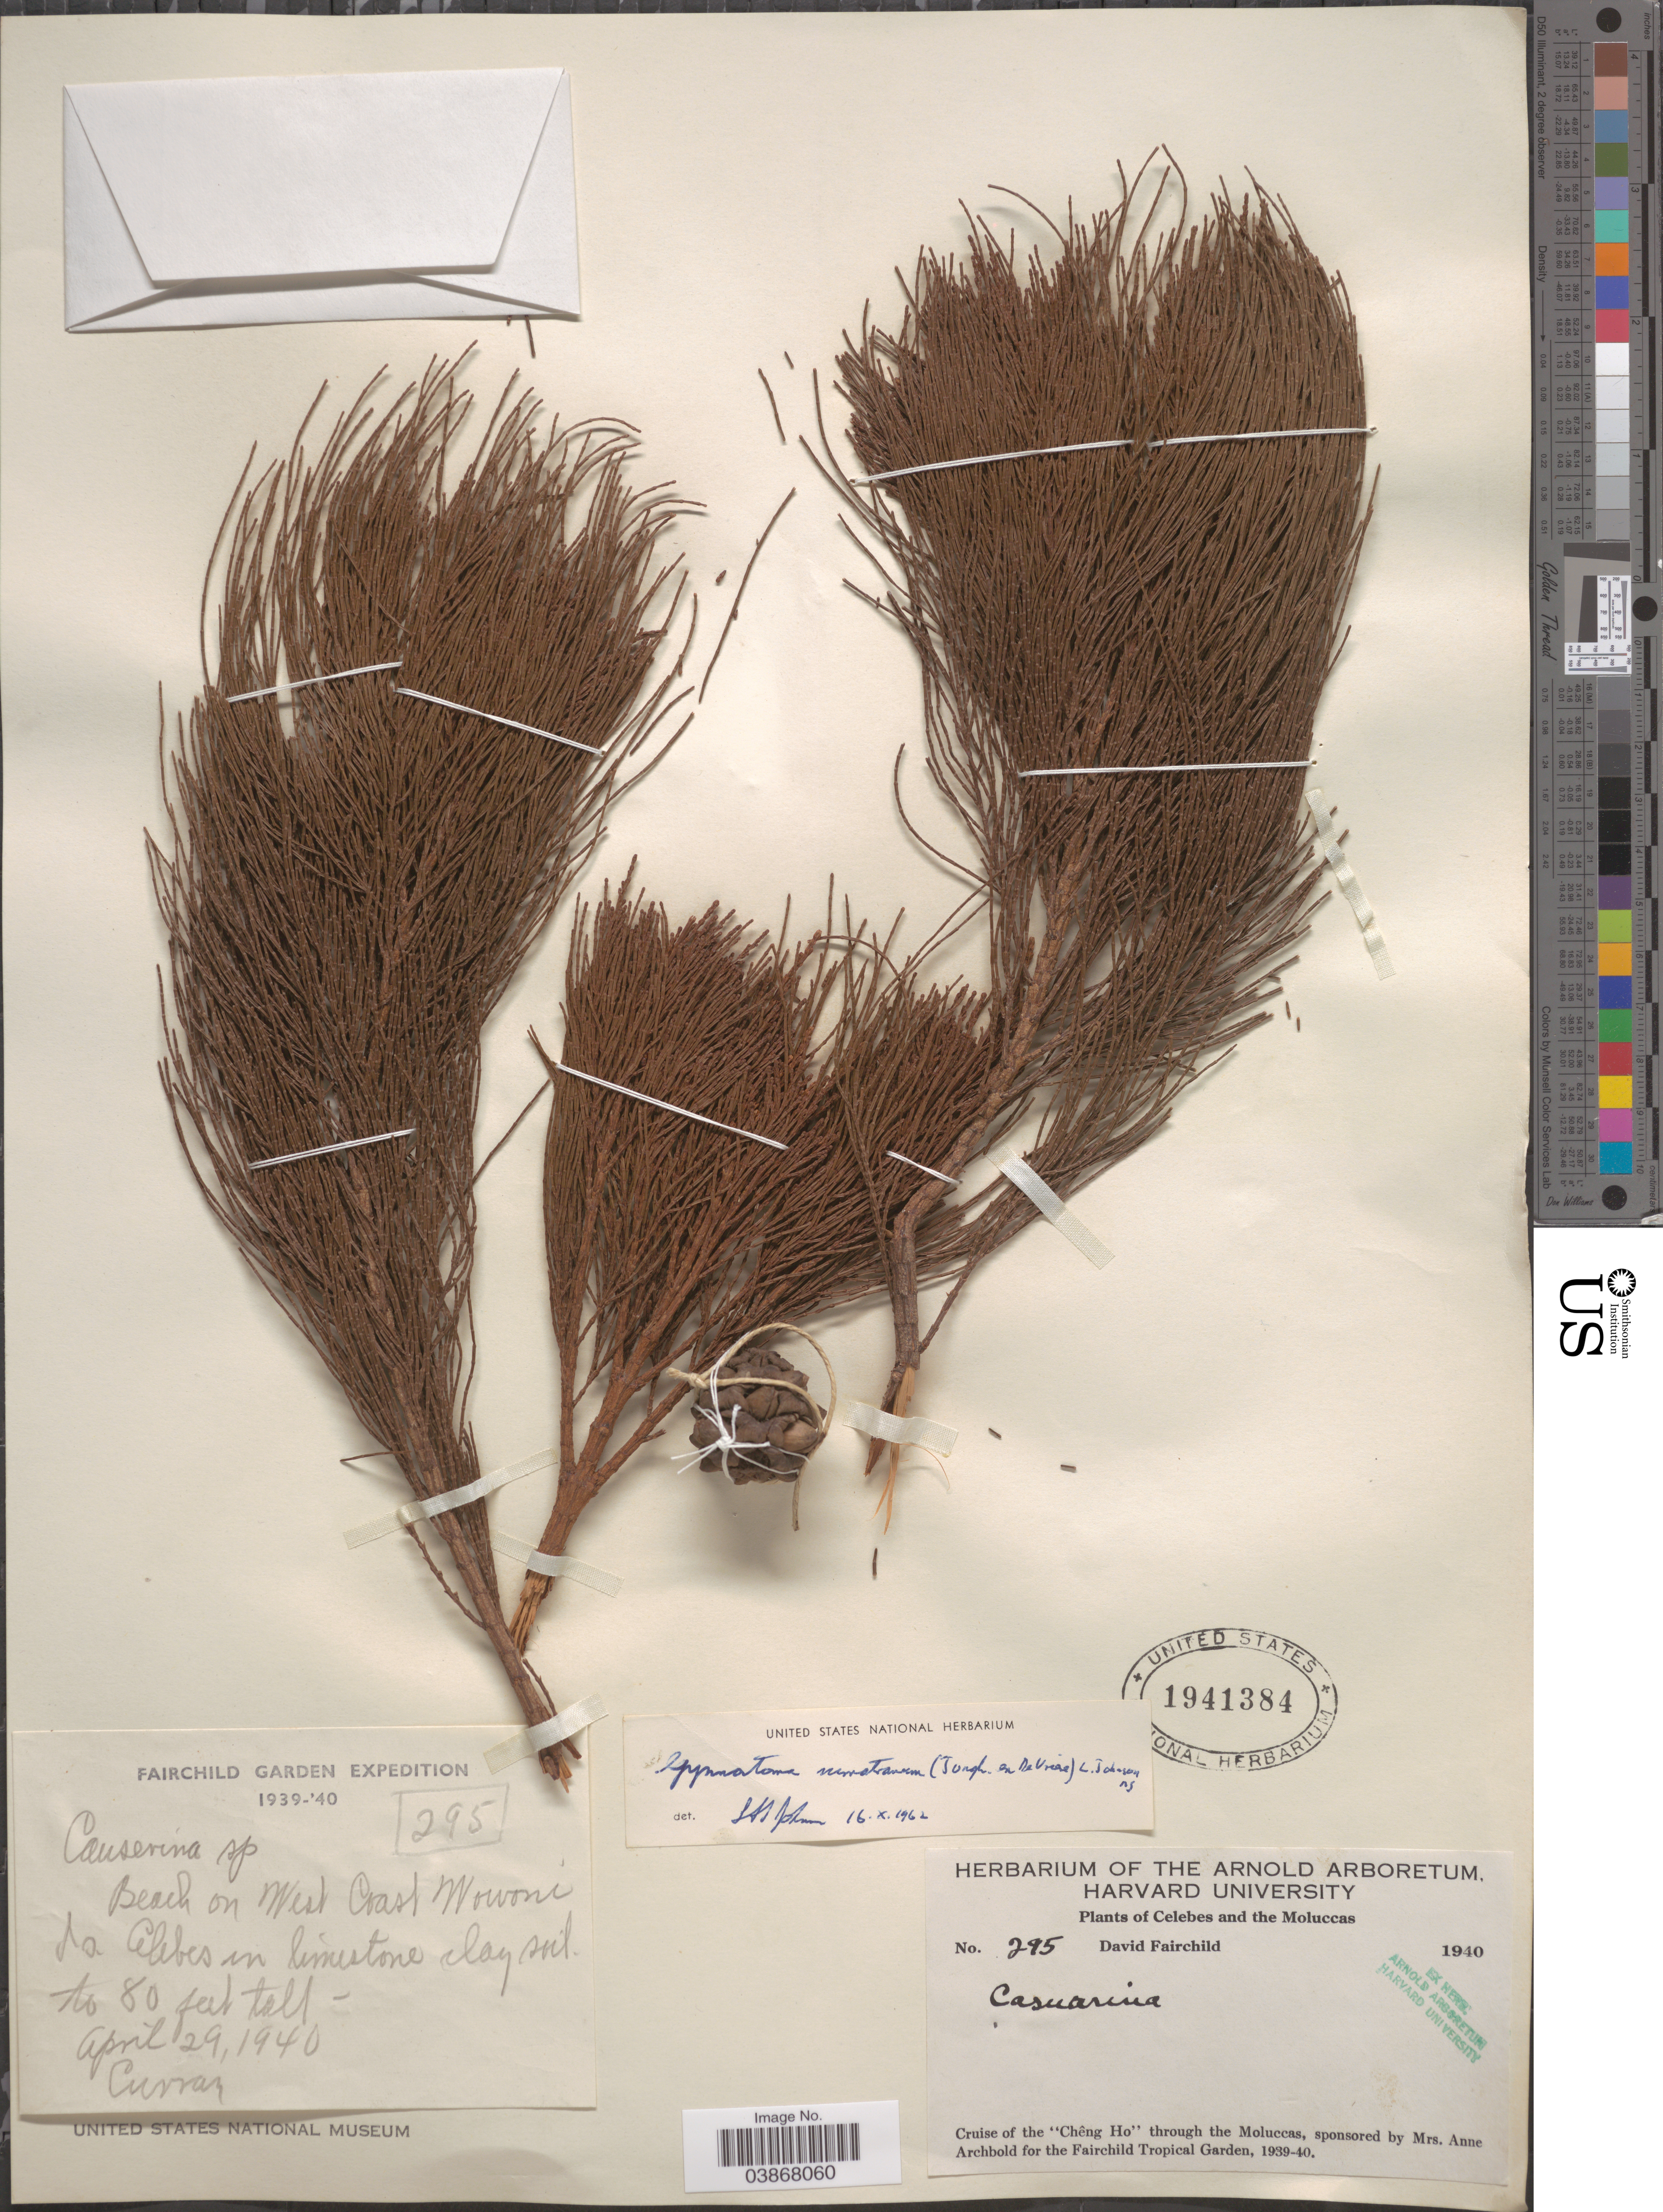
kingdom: Plantae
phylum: Tracheophyta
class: Magnoliopsida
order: Fagales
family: Casuarinaceae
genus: Gymnostoma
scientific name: Gymnostoma sumatranum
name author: (Jungh. ex de Vriese) L.A.S. Johnson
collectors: D. Fairchild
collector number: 295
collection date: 1940-04-29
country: Indonesia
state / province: Maluku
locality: Celebes and the Moluccas. Cruise of the "Chêng Ho" through the Moluccas. Beach on West Coast Wowoni to Celebes in limestone clay soil.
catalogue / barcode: US 1941384